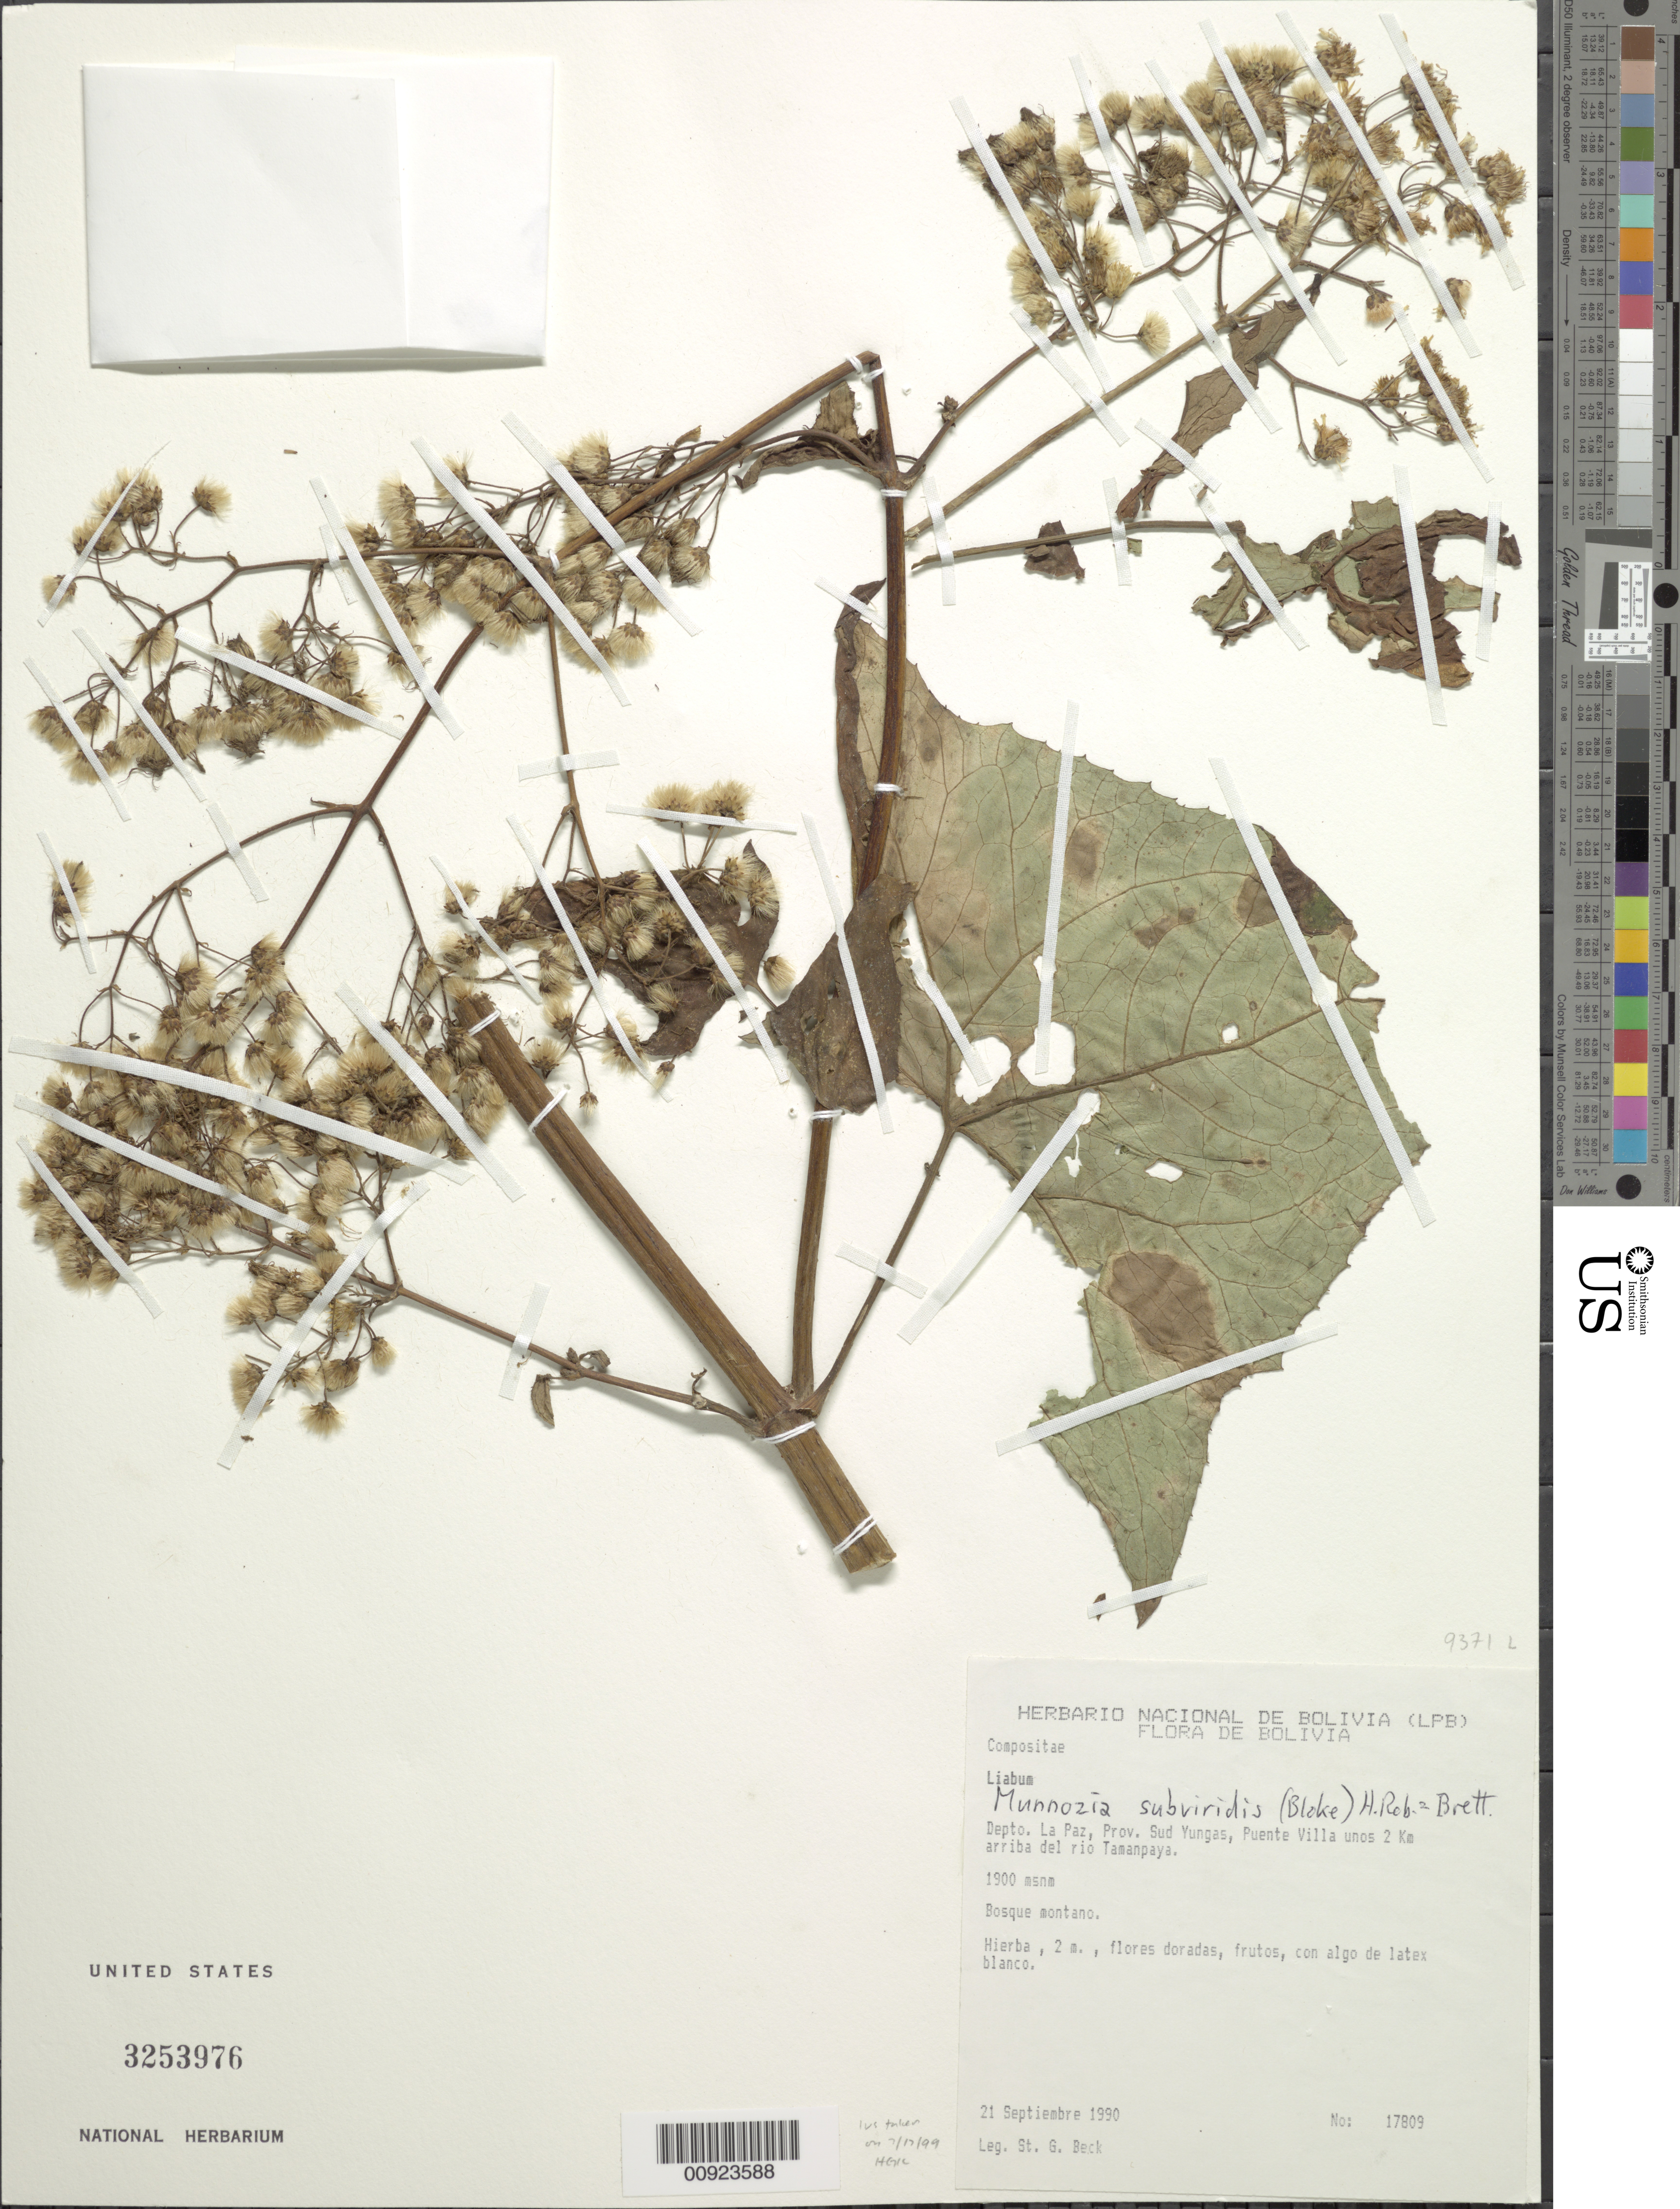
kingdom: Plantae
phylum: Tracheophyta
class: Magnoliopsida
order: Asterales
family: Asteraceae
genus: Munnozia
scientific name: Munnozia subviridis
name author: (Blake) H. Rob. & Brettell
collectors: S. G. Beck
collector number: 17809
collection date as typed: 21 September 1990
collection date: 1990-09-21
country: Bolivia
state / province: La Paz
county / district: Sud Yungas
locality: Puente Villa unos 2km arriba del rio Tamanpaya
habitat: Bosque montano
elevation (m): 1900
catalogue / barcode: US 3253976